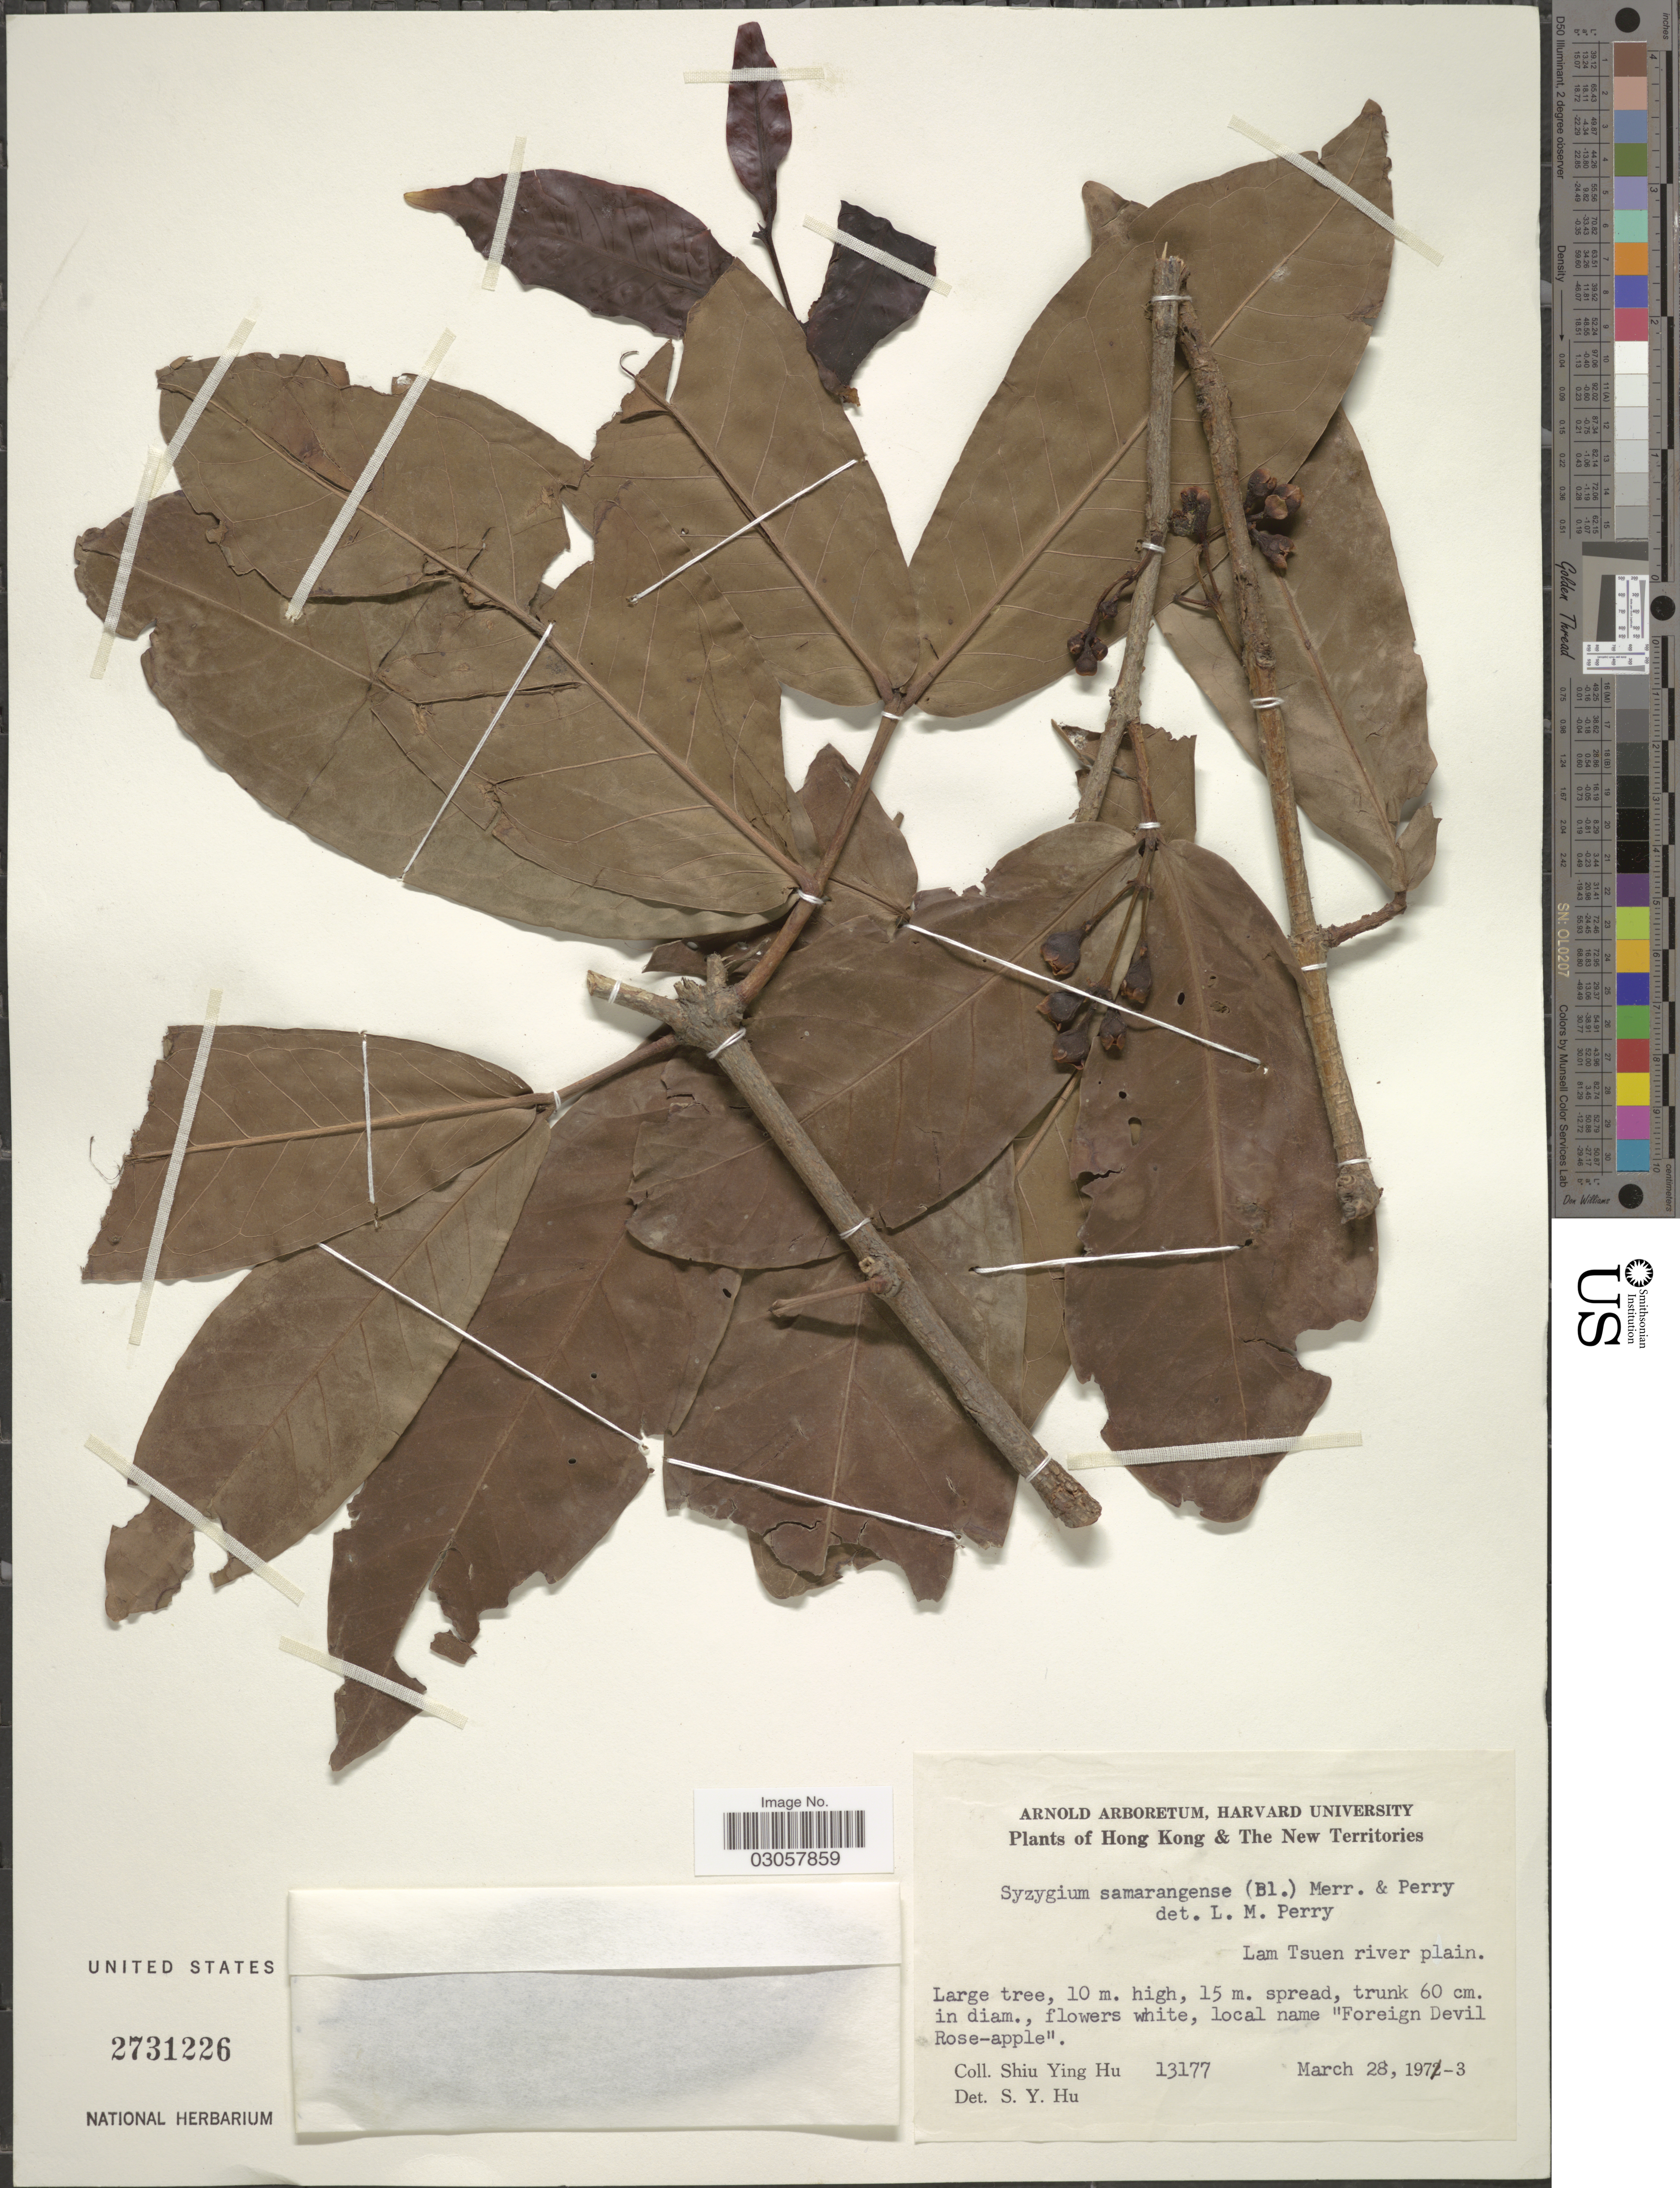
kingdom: Plantae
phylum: Tracheophyta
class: Magnoliopsida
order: Myrtales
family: Myrtaceae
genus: Syzygium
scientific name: Syzygium samarangense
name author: (Blume) Merr. & L.M. Perry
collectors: S. Y. Hu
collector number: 13177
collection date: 1973-03-28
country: China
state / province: Hong Kong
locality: The New Territories. Lam Tsuen river plain.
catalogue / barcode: US 2731226